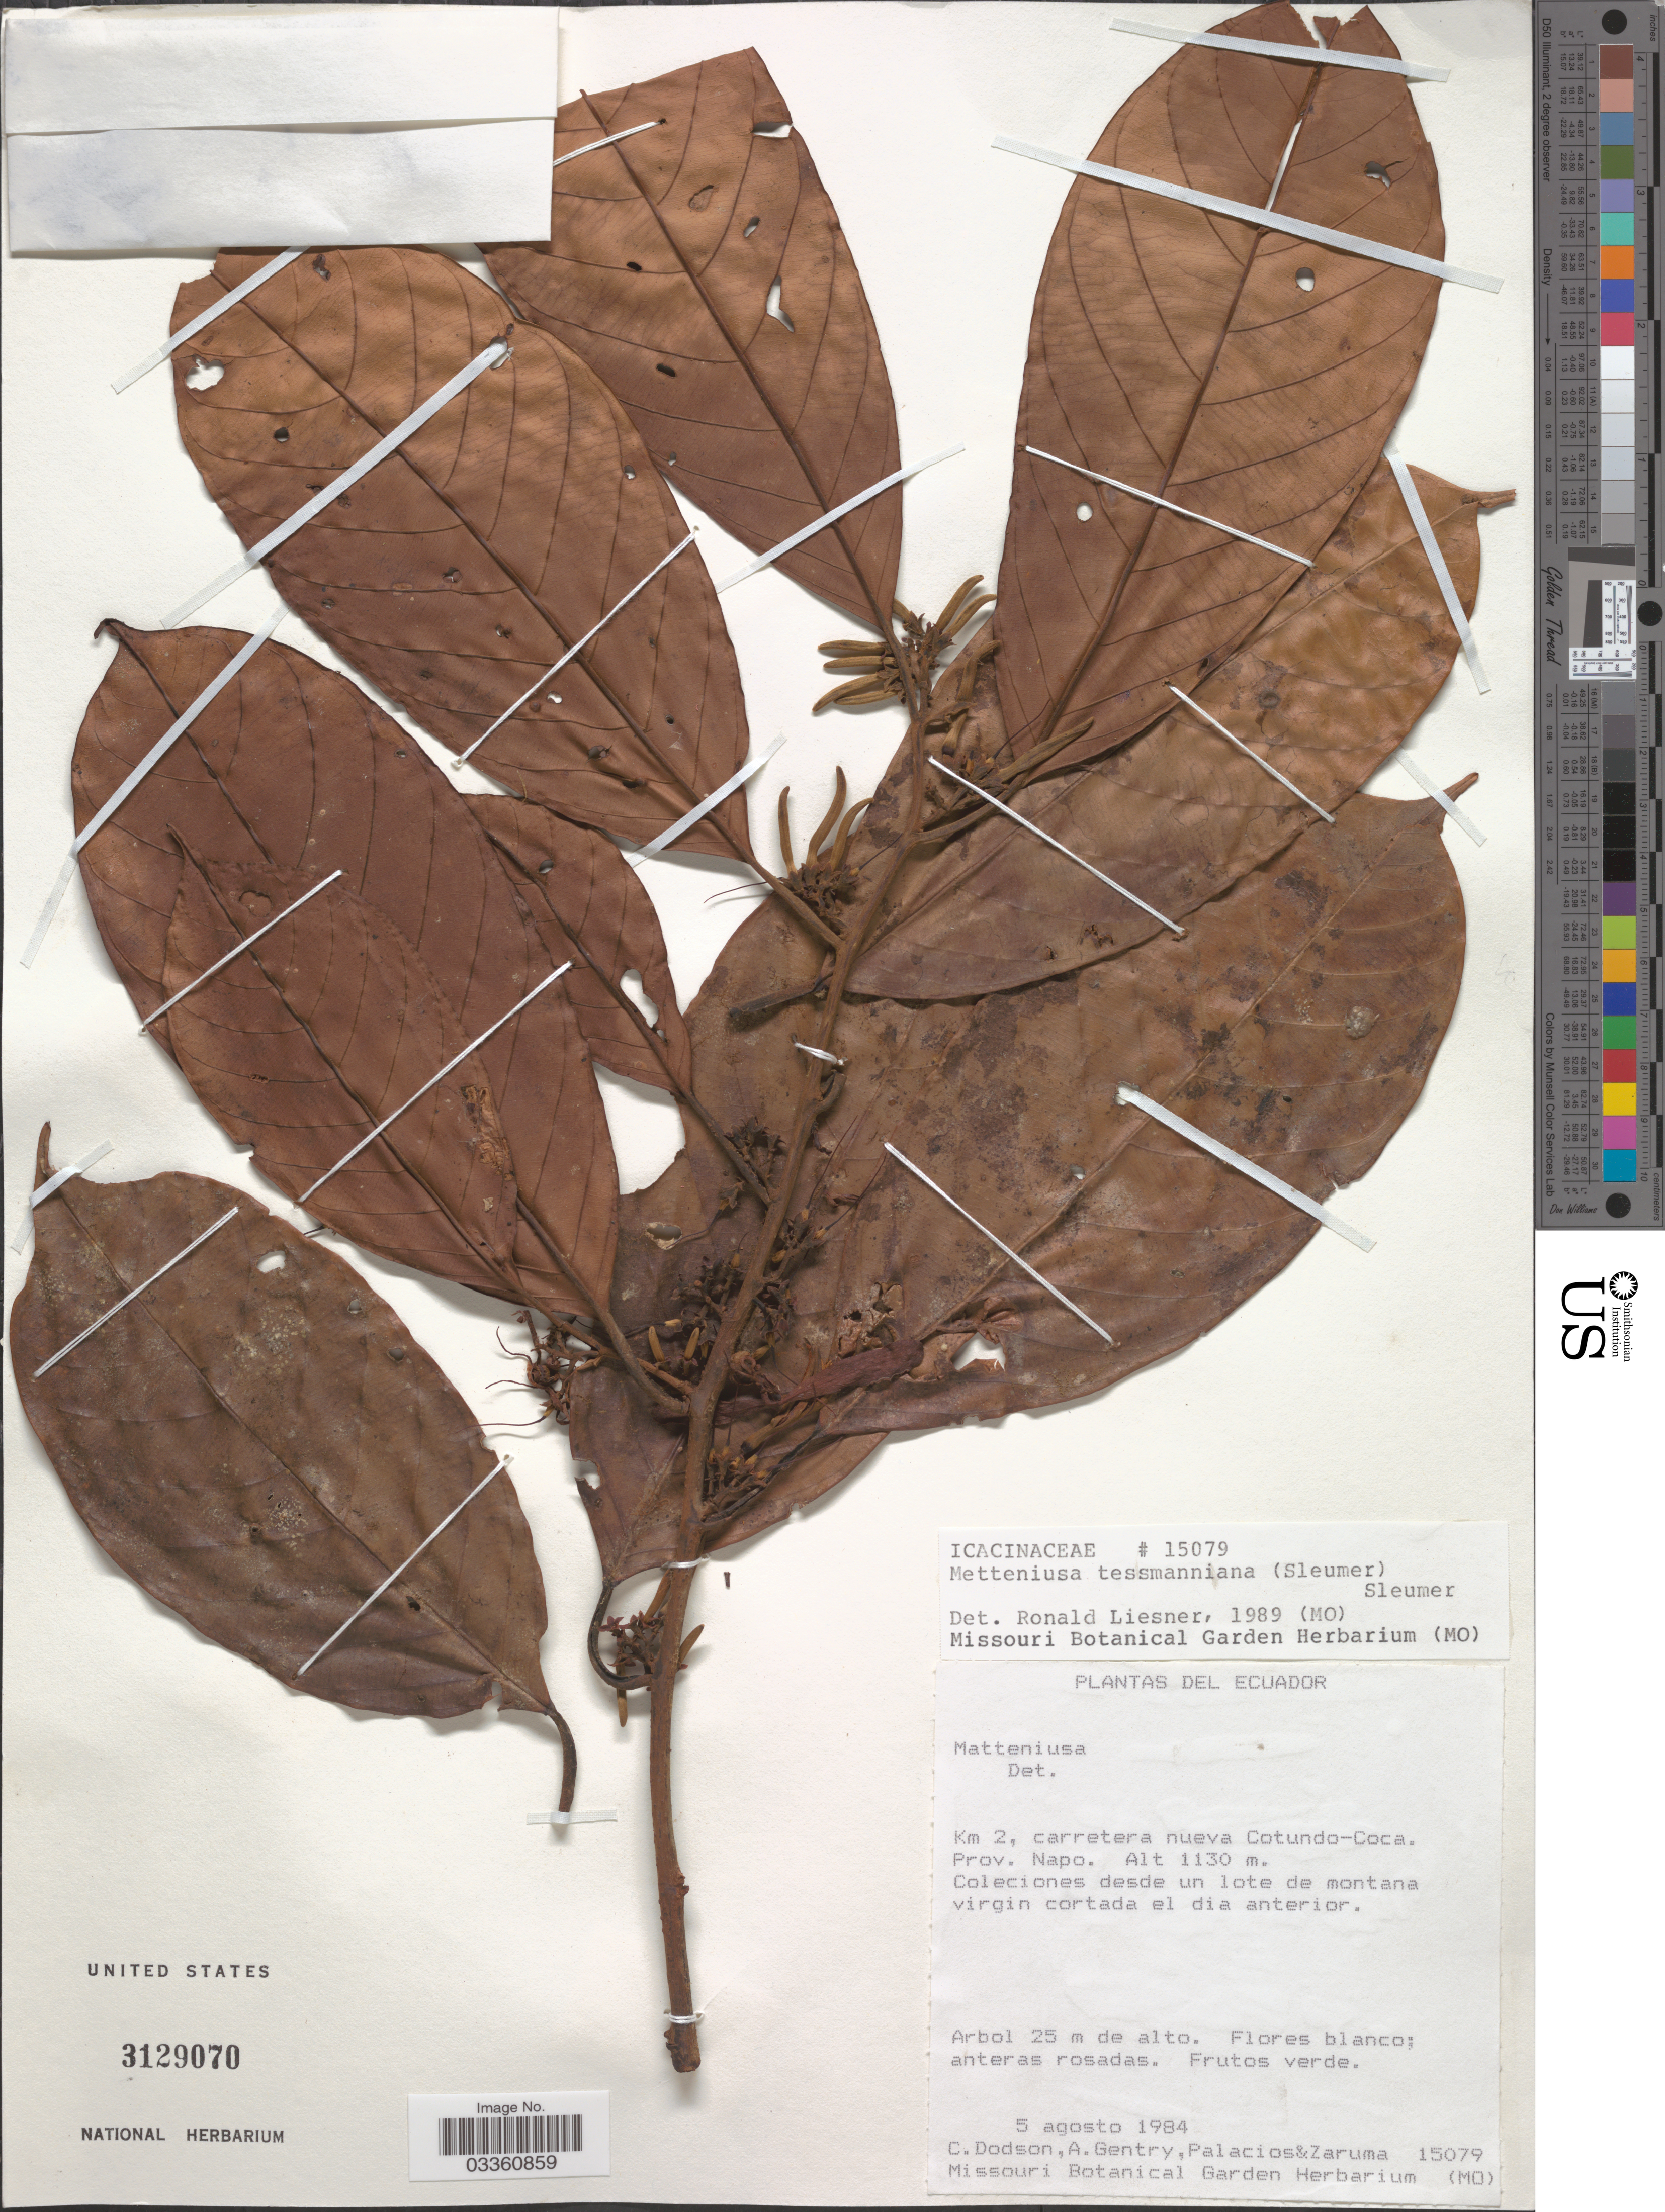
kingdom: Plantae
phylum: Tracheophyta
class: Magnoliopsida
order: Metteniusales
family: Metteniusaceae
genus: Metteniusa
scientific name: Metteniusa tessmanniana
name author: (Sleumer) Sleumer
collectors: C. Dodson, A. H. Gentry, Palacios, -- & -. Zaruma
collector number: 15079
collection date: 1984-08-05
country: Ecuador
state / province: Napo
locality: Km 2, carretera nueva Cotundo-Coca.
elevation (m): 1130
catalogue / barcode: US 3129070